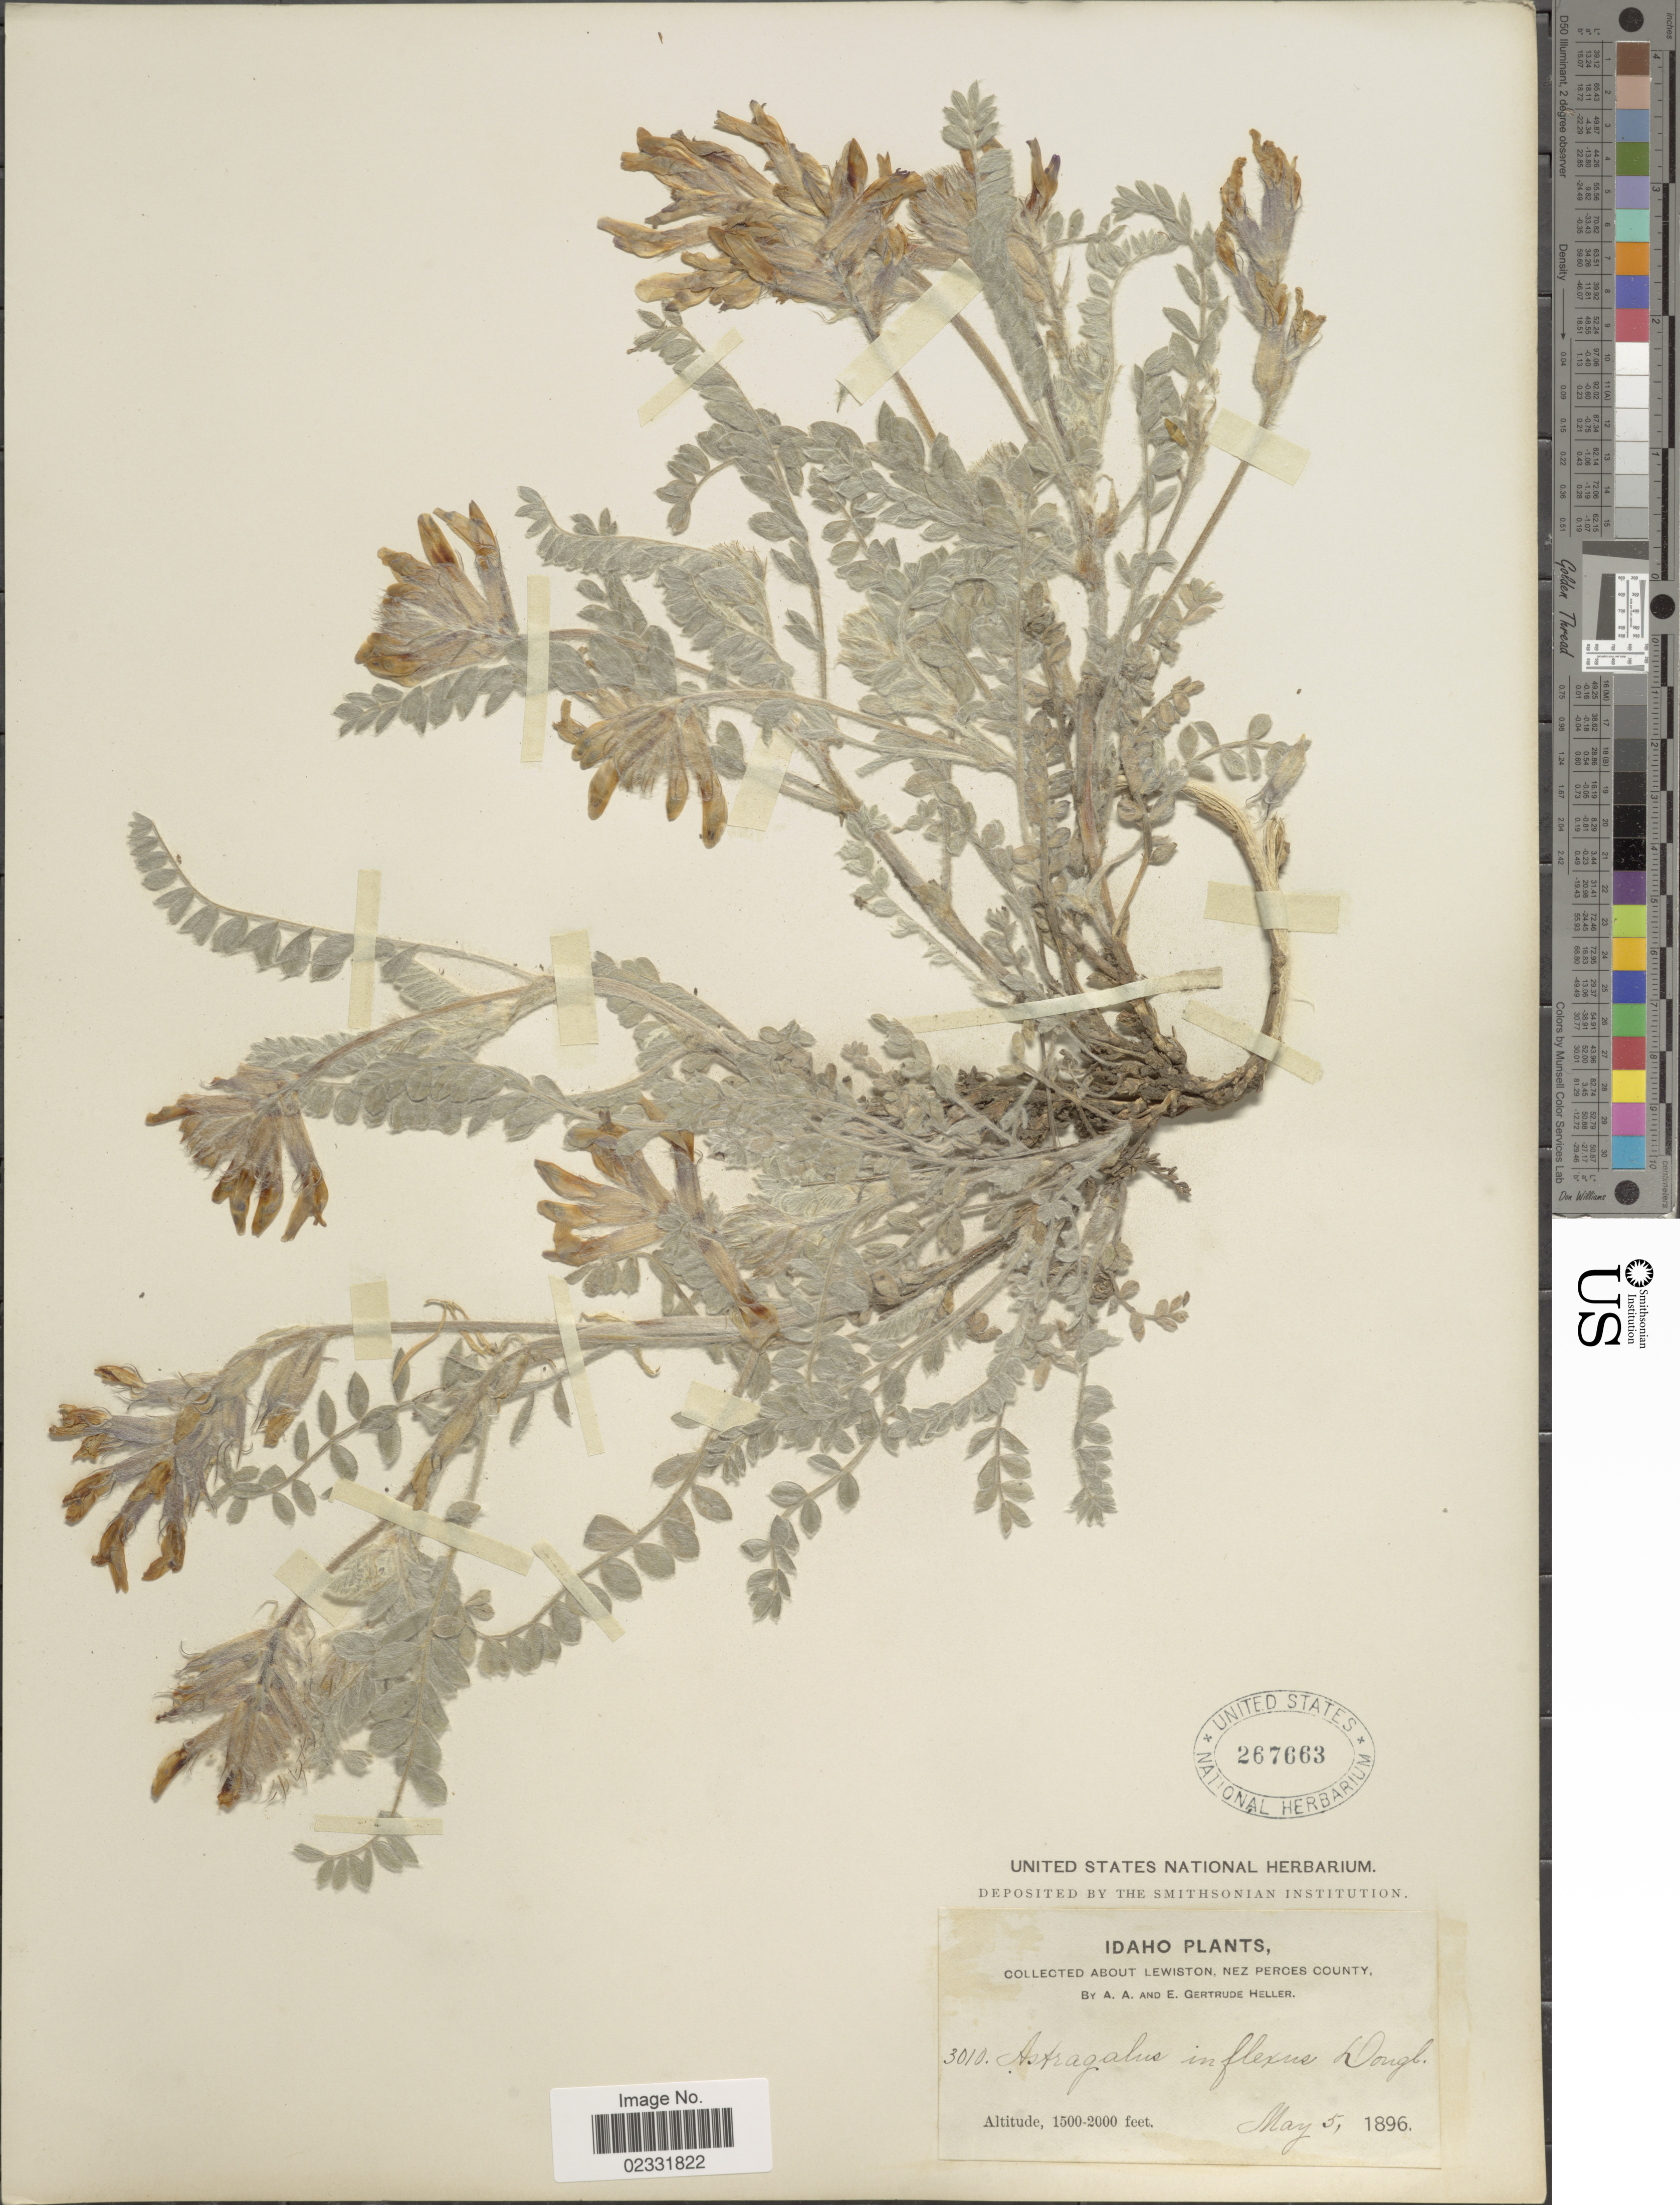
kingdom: Plantae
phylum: Tracheophyta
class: Magnoliopsida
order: Fabales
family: Fabaceae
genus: Astragalus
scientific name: Astragalus inflexus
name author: Douglas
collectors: A. A. Heller & E. Gertrude Heller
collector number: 3010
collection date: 1896-05-05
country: United States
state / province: Idaho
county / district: Nez Perce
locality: About Lewiston.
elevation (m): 457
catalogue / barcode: US 267663